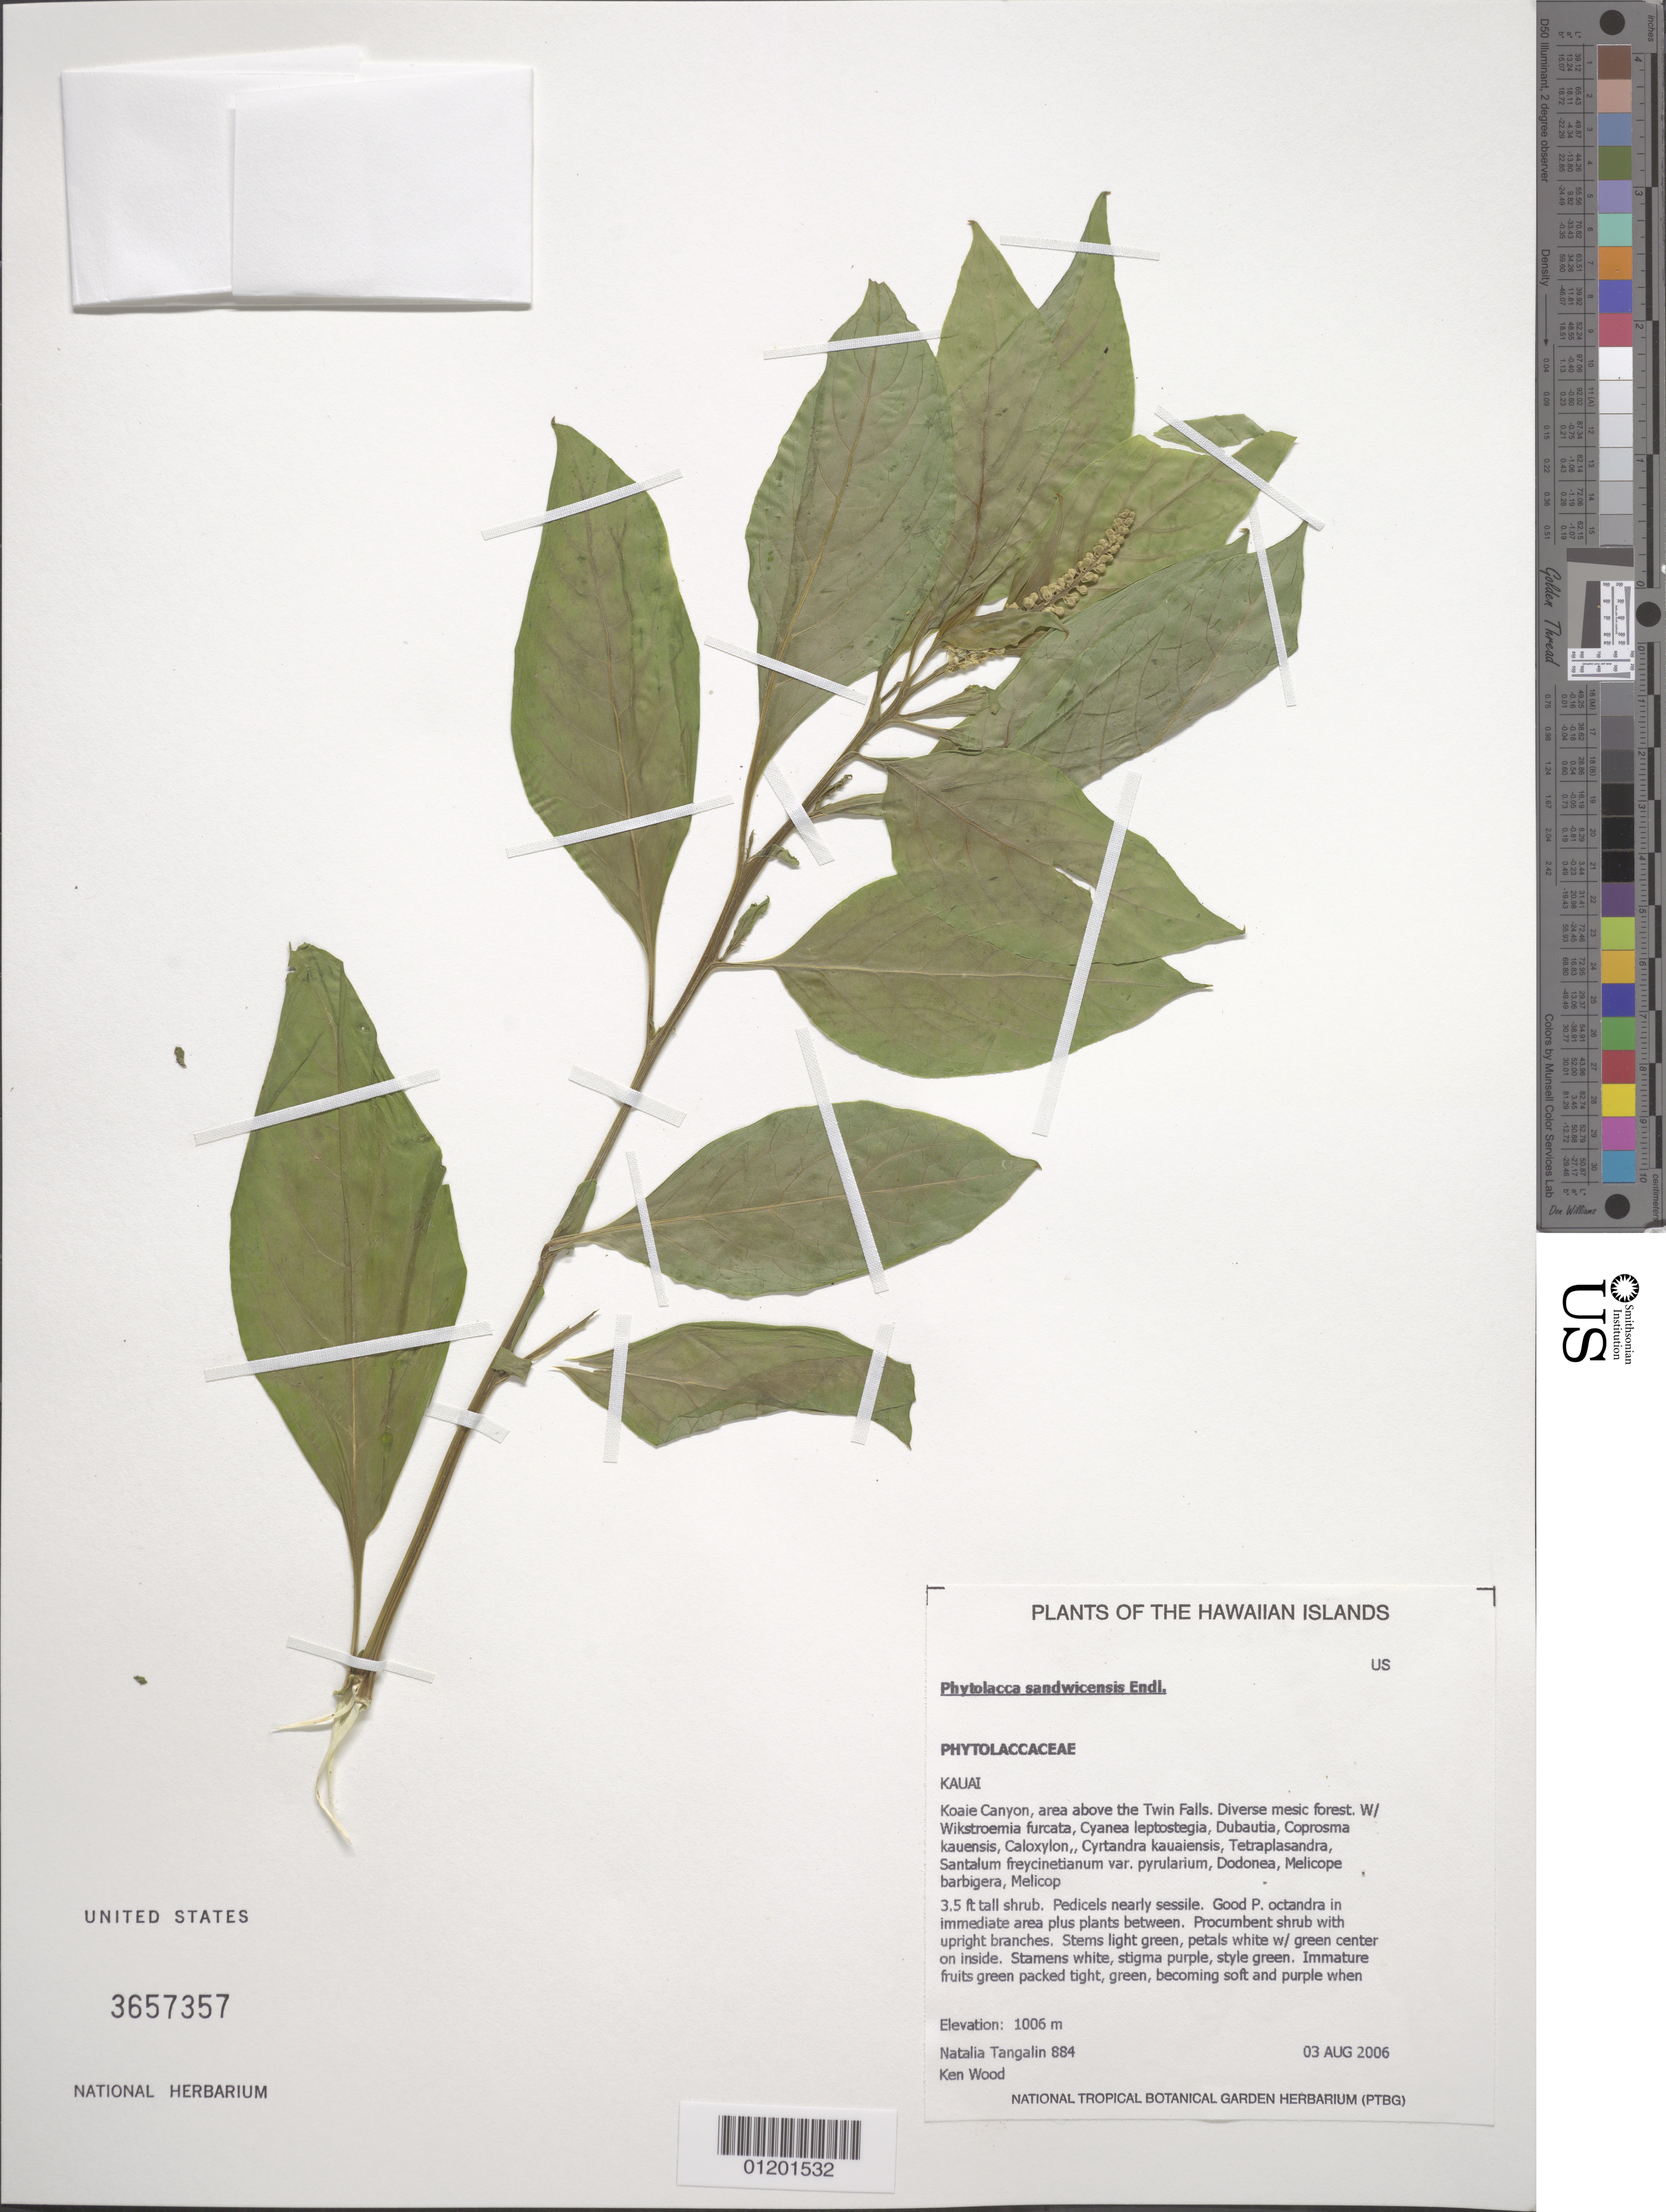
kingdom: Plantae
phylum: Tracheophyta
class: Magnoliopsida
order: Caryophyllales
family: Phytolaccaceae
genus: Phytolacca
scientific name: Phytolacca sandwicensis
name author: Endl.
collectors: N. Tangalin & K. R. Wood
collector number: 884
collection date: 2006-07-03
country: United States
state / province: Hawaii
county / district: Kaui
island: Kaua'i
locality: Koaie Canyon, area above the Twin Falls.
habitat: Diverse mesic forest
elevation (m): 1006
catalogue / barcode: US 3657357